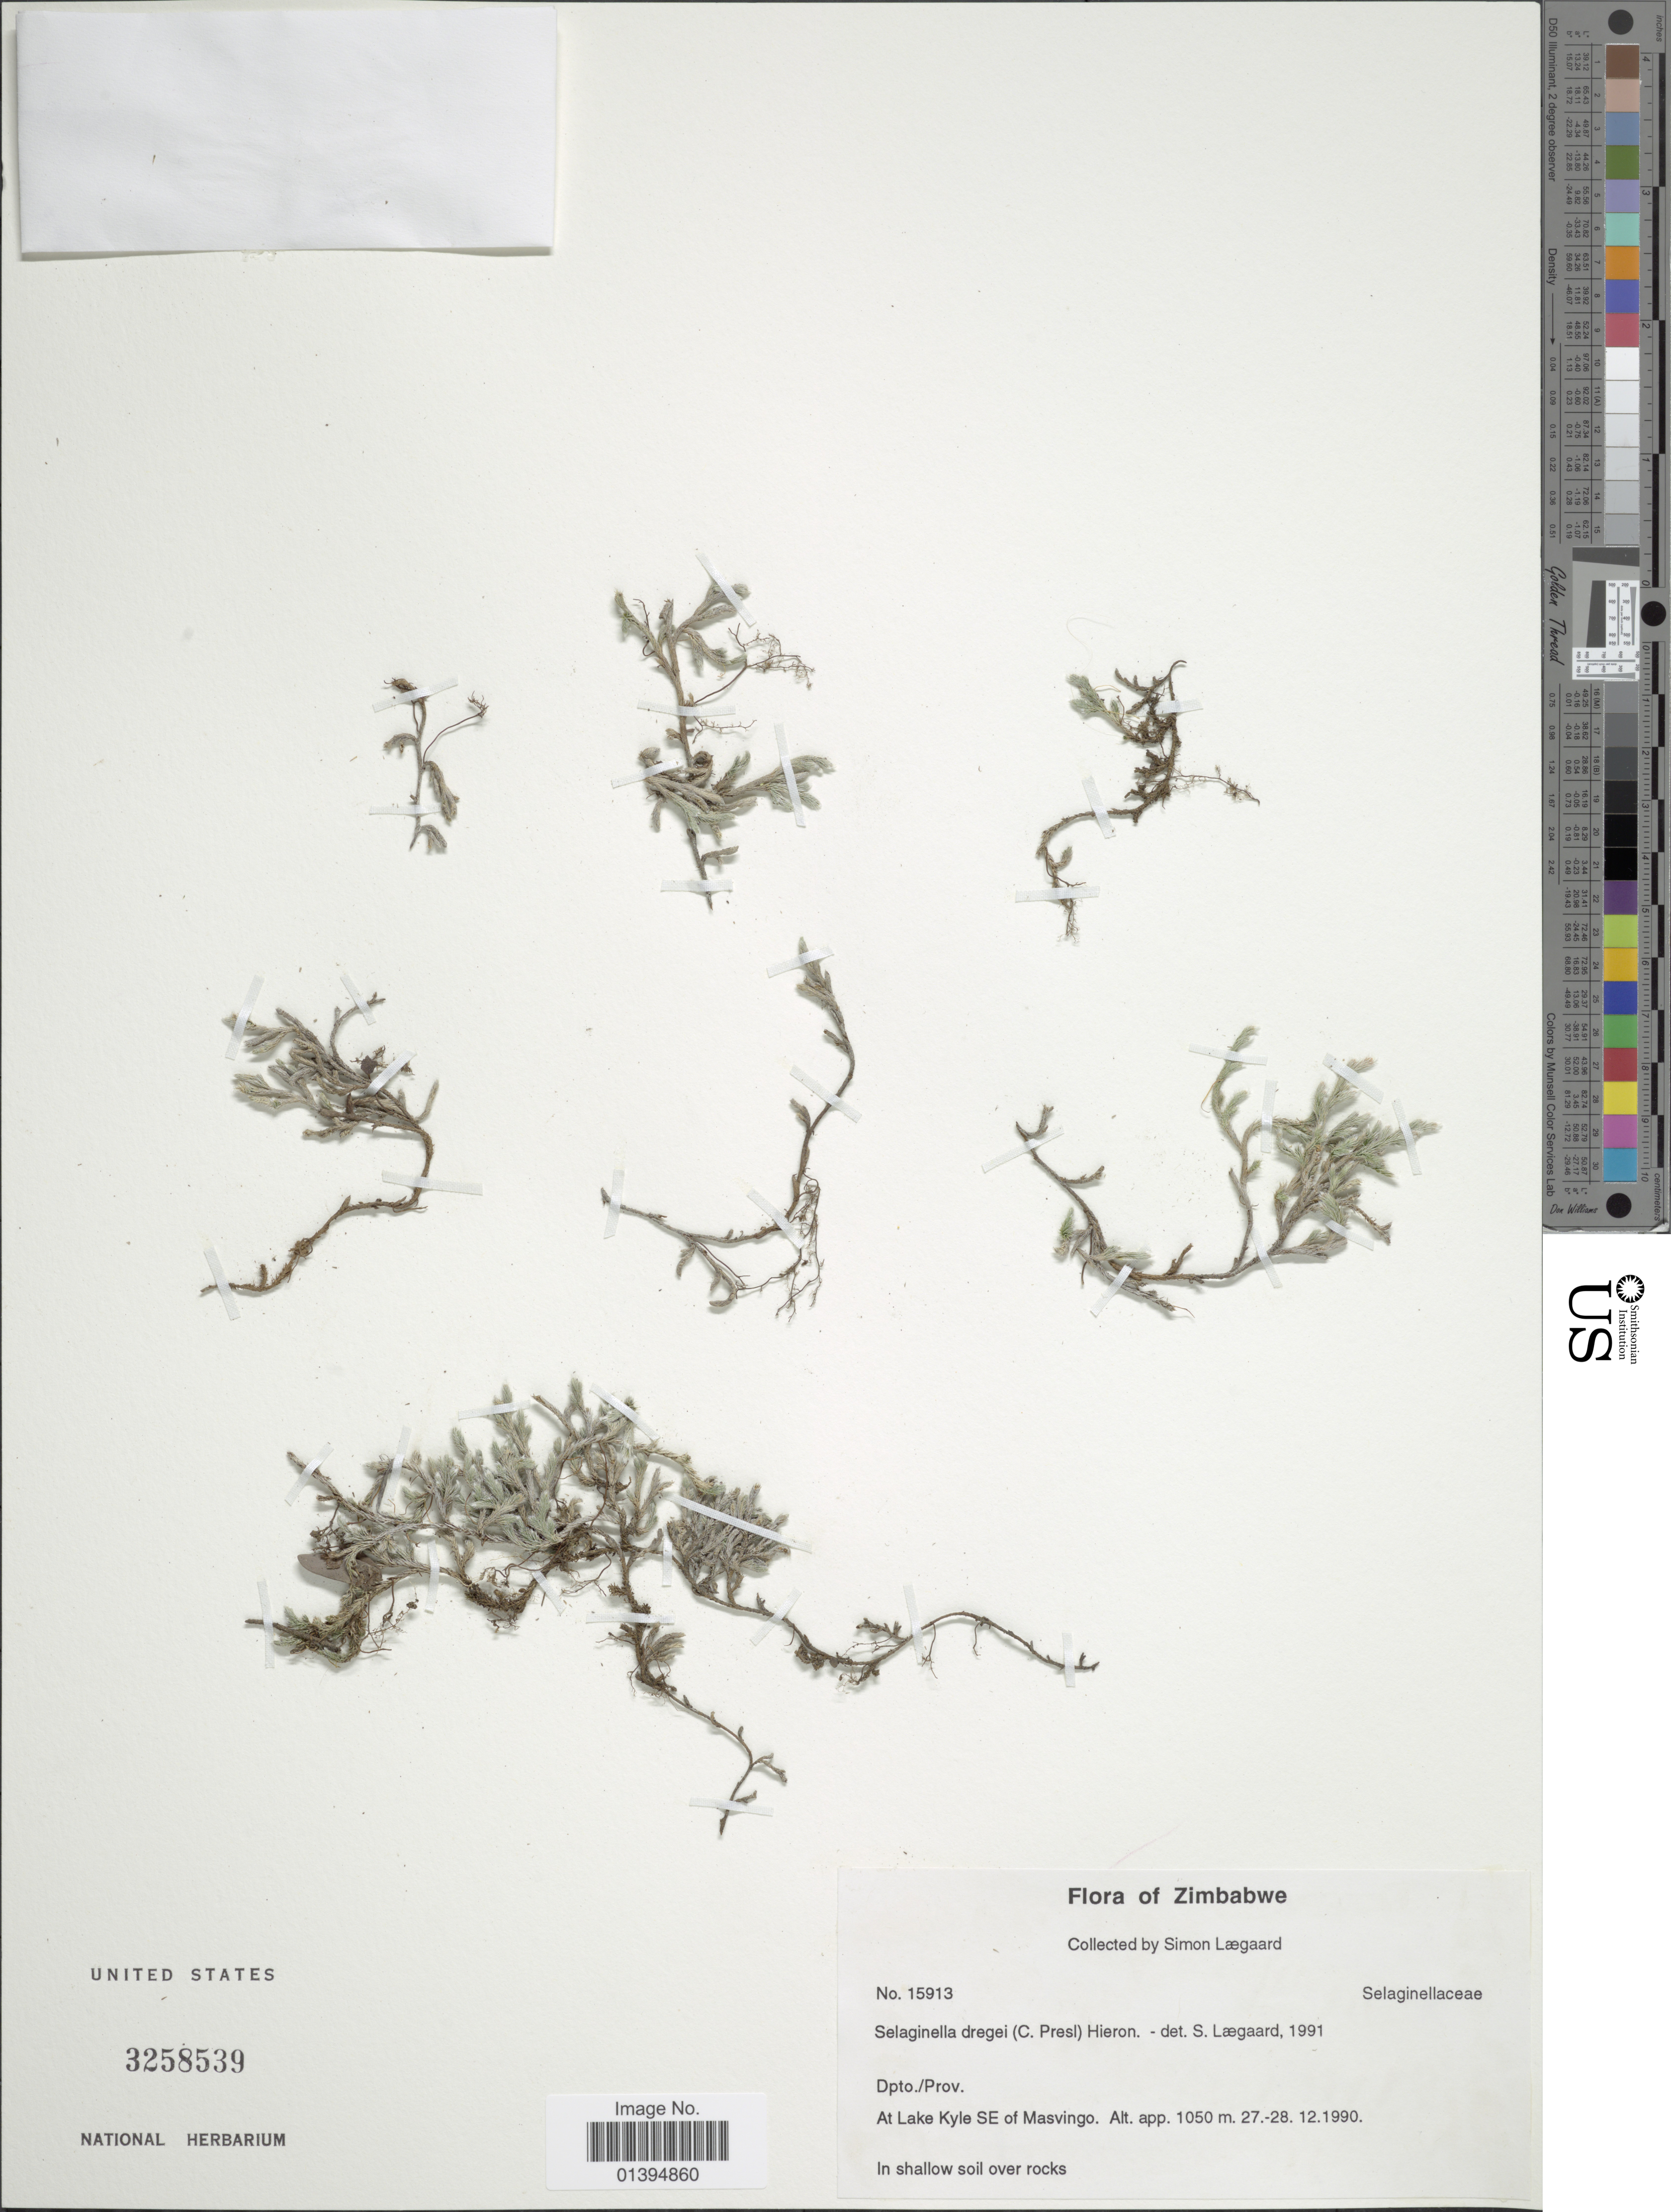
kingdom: Plantae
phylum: Tracheophyta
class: Lycopodiopsida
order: Selaginellales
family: Selaginellaceae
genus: Selaginella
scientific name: Selaginella dregei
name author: (C. Presl) Hieron.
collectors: S. Lægaard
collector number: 15913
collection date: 1990-12-27/1990-12-28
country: Zimbabwe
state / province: Masvingo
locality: Dpto./Prov. At lake Kyle SE of Masvingo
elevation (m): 1050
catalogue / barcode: US 3258539